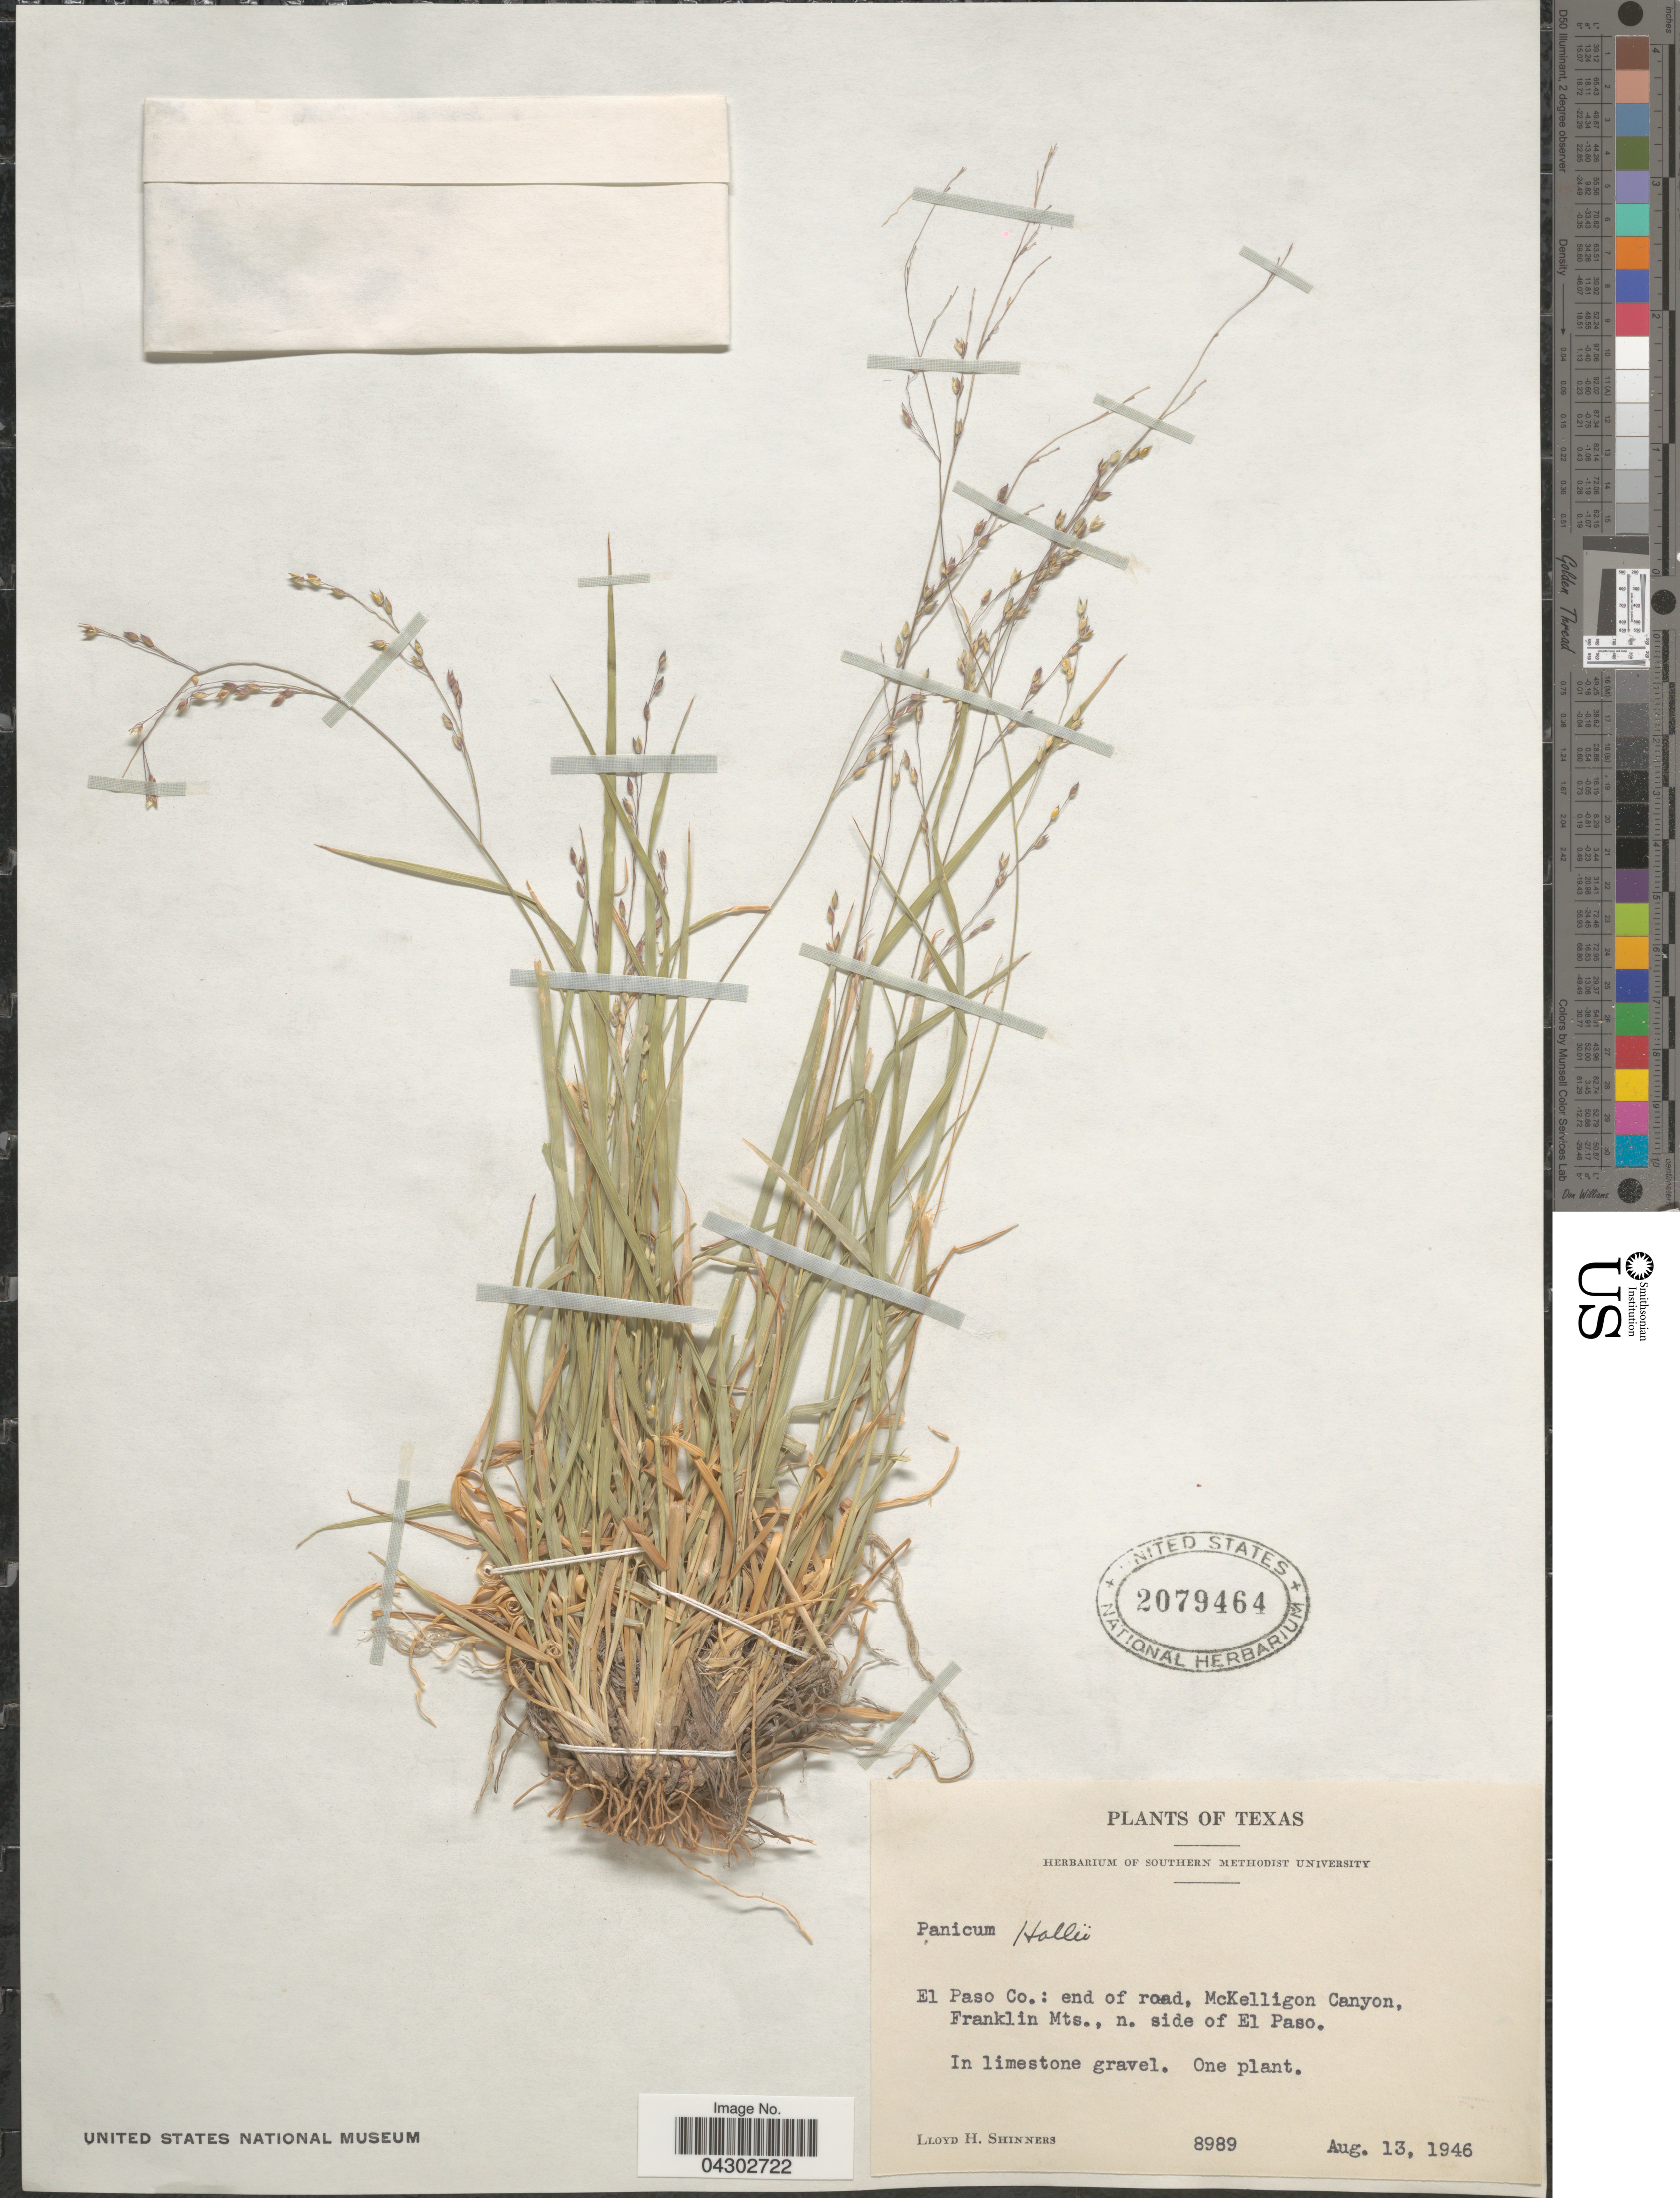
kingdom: Plantae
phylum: Tracheophyta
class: Liliopsida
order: Poales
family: Poaceae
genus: Panicum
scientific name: Panicum sp.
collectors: L. H. Shinners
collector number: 8989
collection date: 1946-08-13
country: United States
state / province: Texas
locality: El Paso Co.: end of road, McKelligon Canyon, Franklin Mts., n. side of El Paso. In limestone gravel.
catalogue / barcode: US 2079464